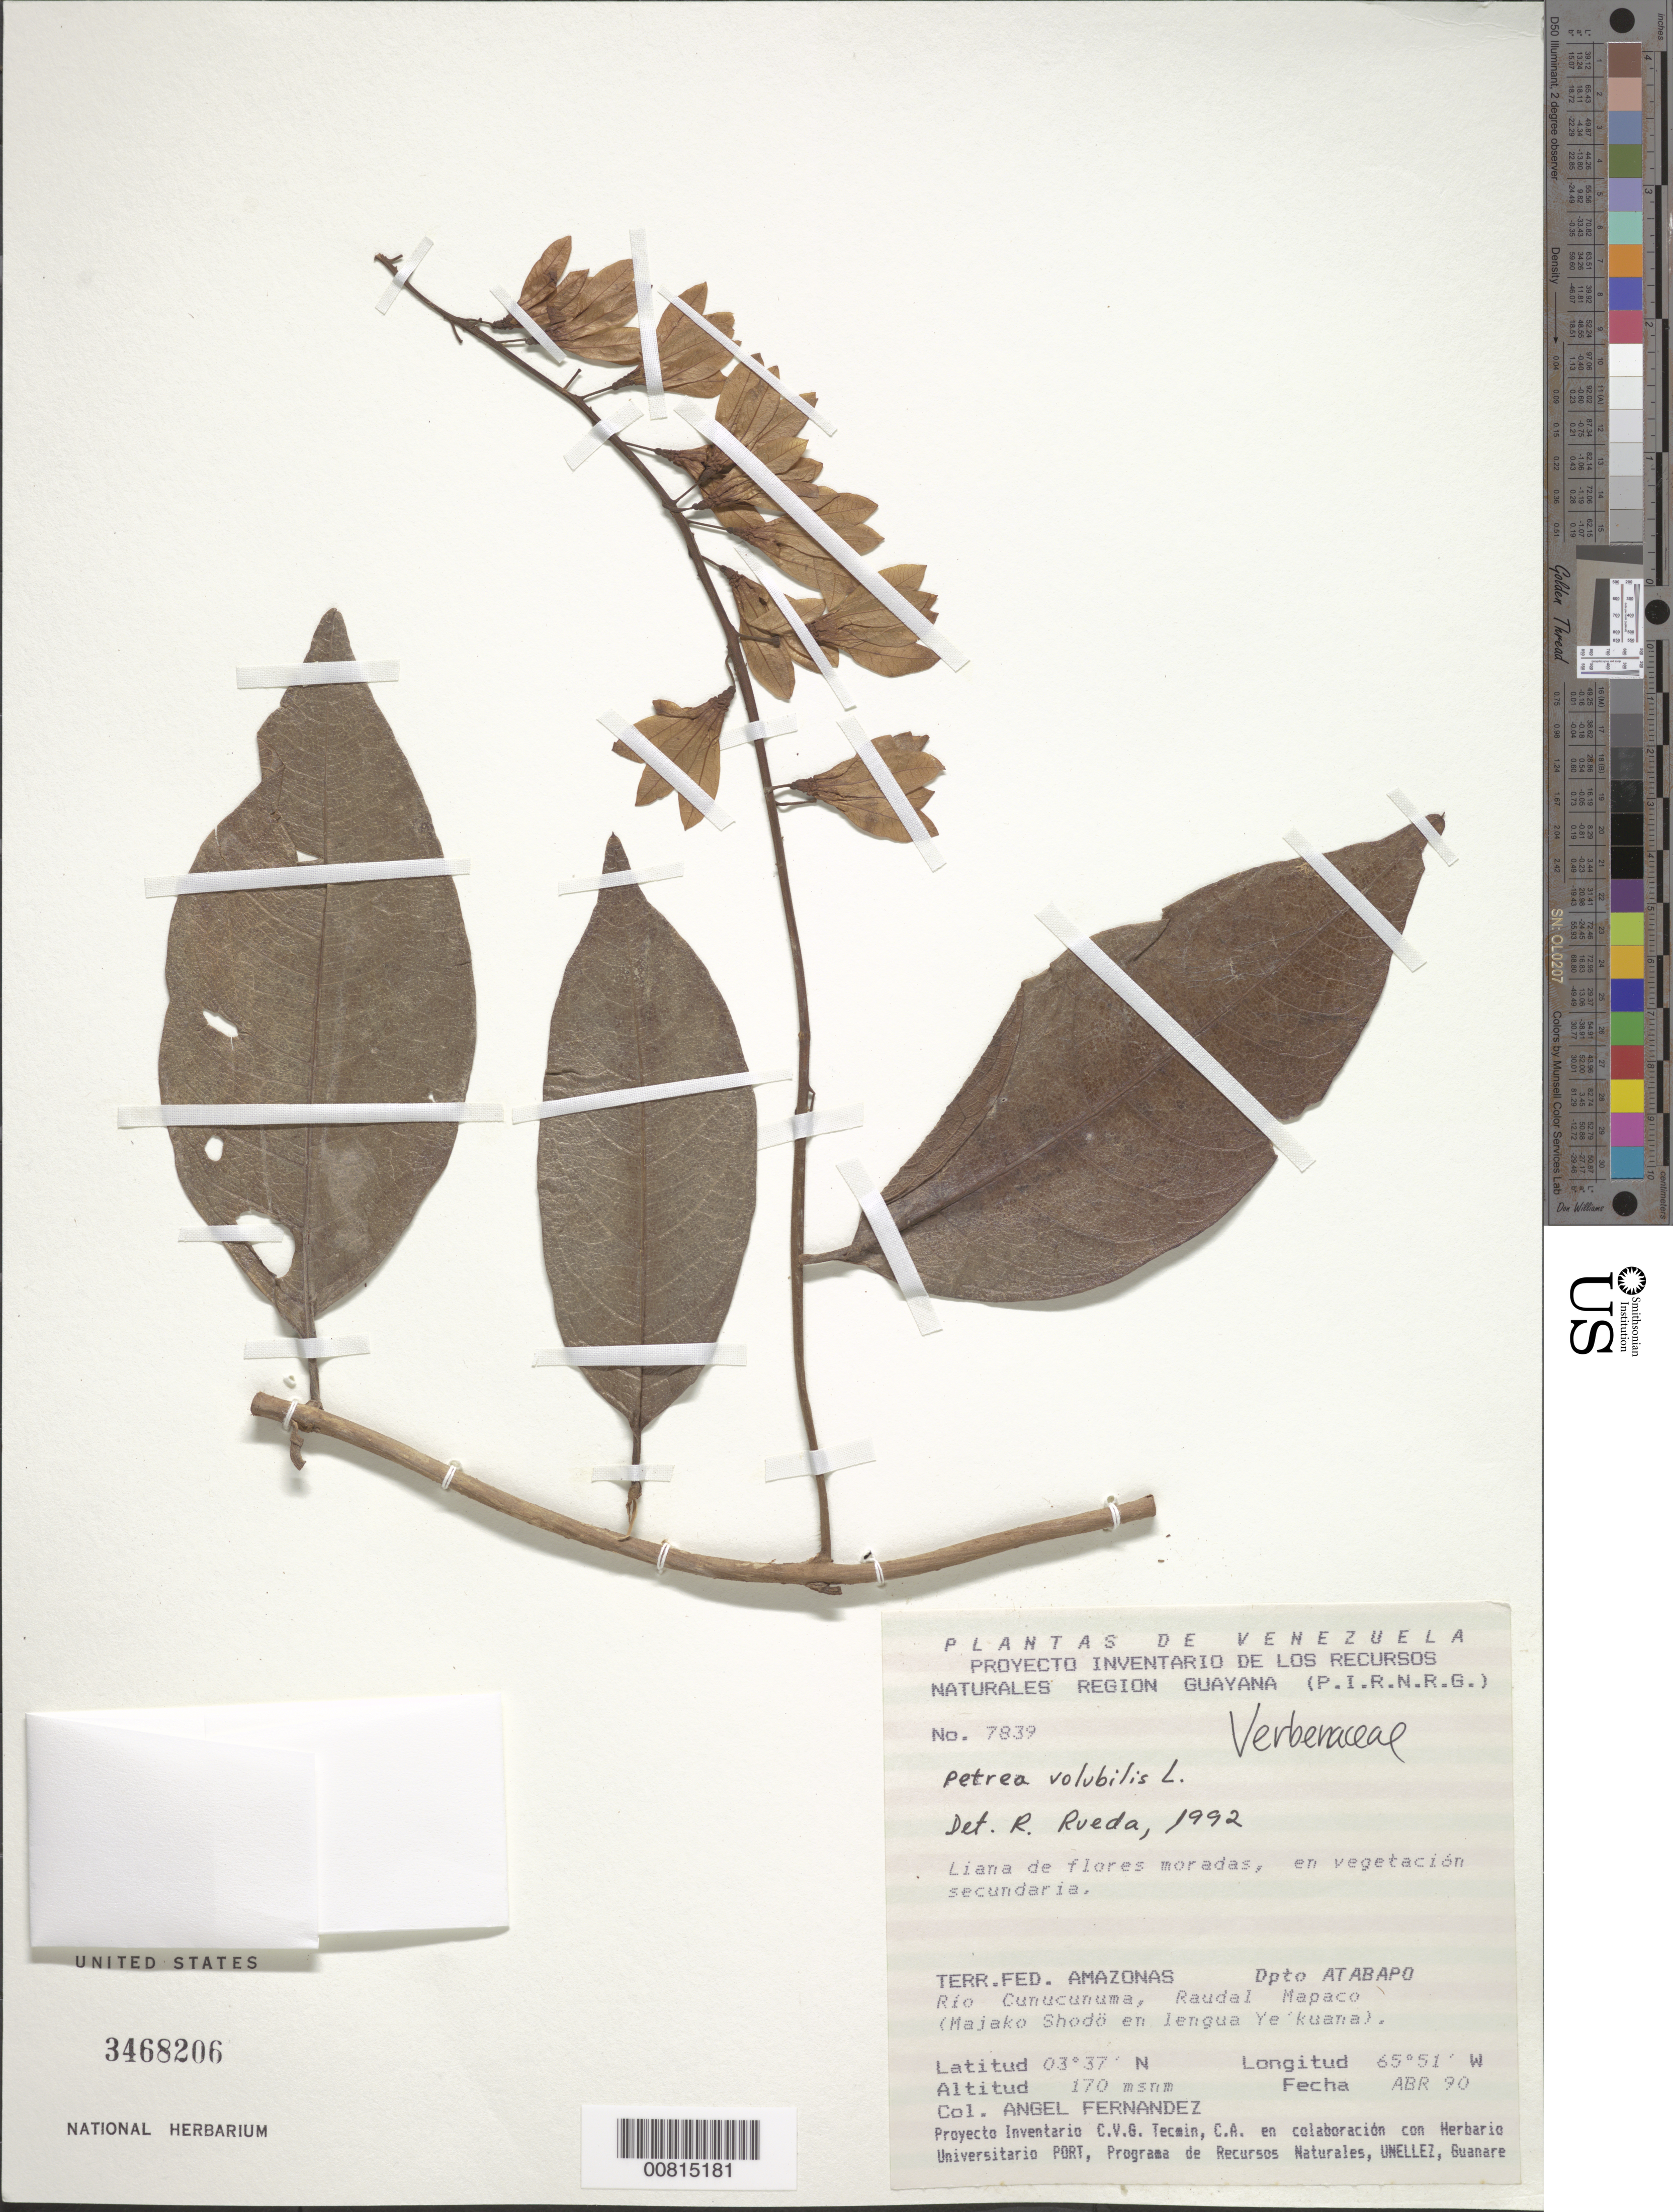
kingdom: Plantae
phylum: Tracheophyta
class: Magnoliopsida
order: Lamiales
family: Verbenaceae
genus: Petrea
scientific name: Petrea volubilis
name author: L.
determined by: Rueda, R. M.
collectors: A. Fernández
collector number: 7839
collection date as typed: Apr-90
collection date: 1990-04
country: Venezuela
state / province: Amazonas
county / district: Atabapo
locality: Río Cunucunama, raudal Mapaco (Majako Shodö)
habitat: Secondary vegetation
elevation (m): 170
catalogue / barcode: US 3468206